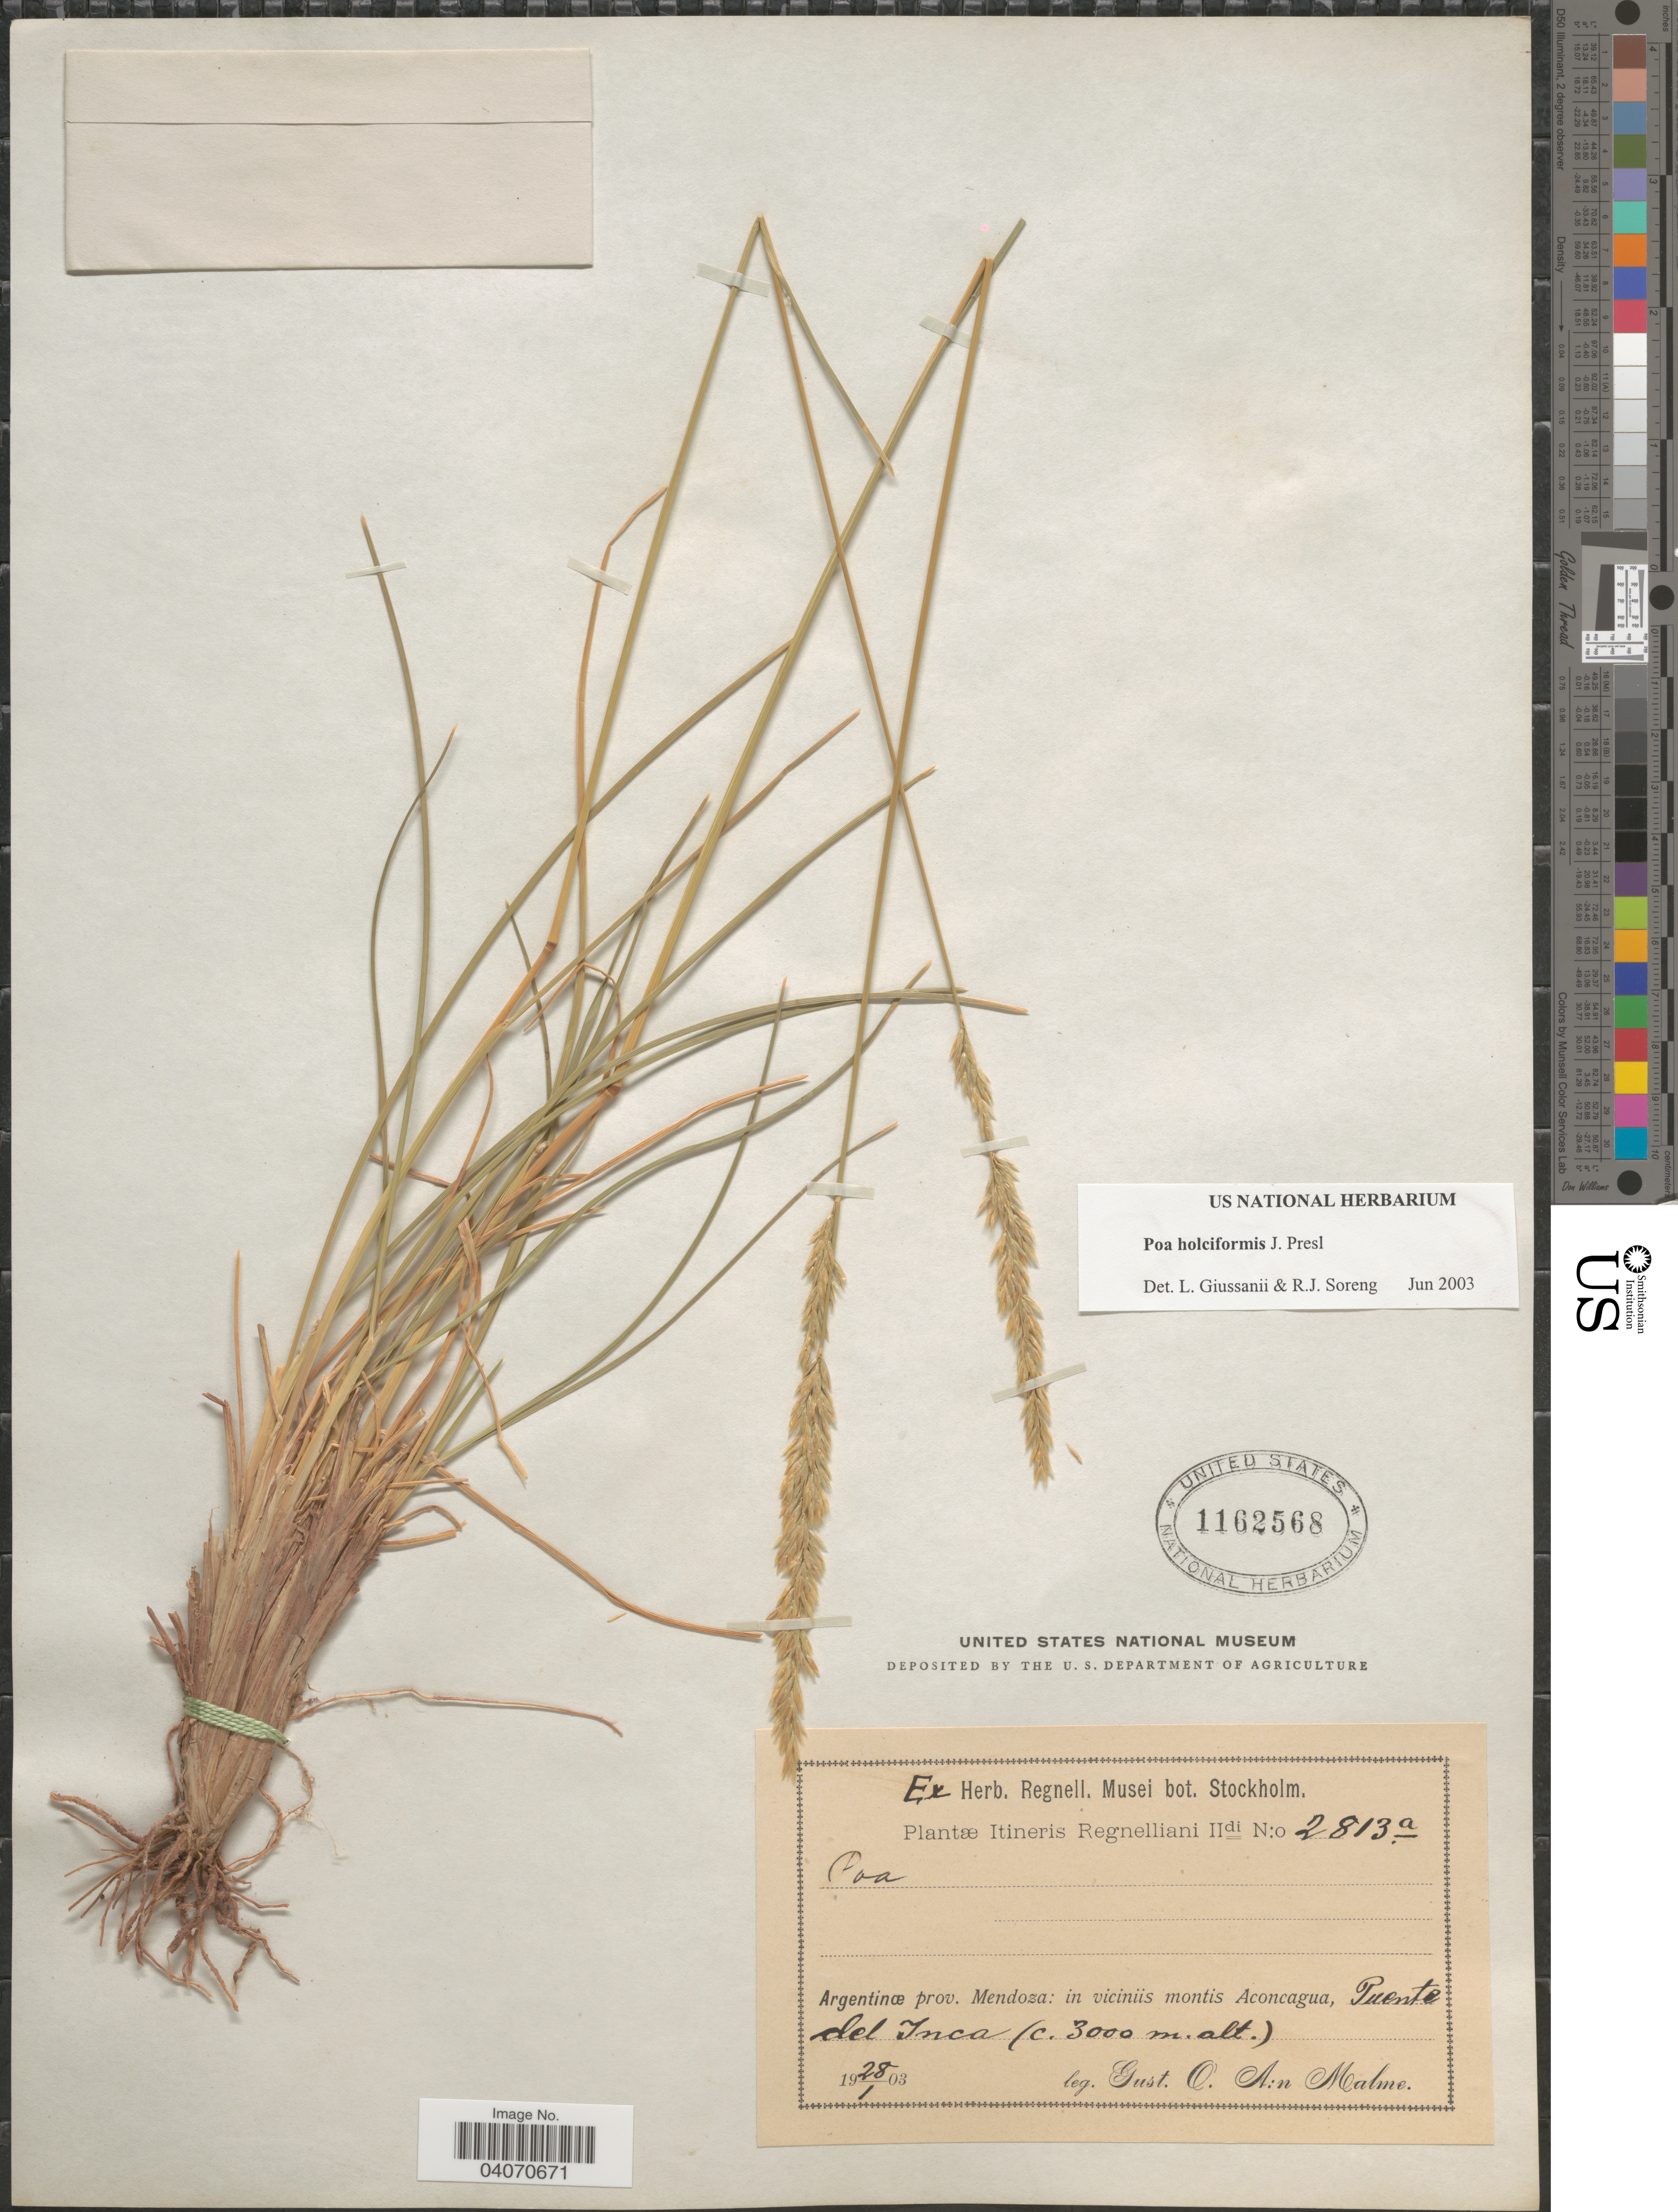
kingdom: Plantae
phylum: Tracheophyta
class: Liliopsida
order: Poales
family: Poaceae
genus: Poa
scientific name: Poa holciformis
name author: J. Presl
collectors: G. O. A. Malme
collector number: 2813a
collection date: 1903-01-28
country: Argentina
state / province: Mendoza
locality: Plantæ Itineris Regnelliani IIdi. In viciniis montis Aconcagua, Puente del Inca.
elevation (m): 3000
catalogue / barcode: US 1162568